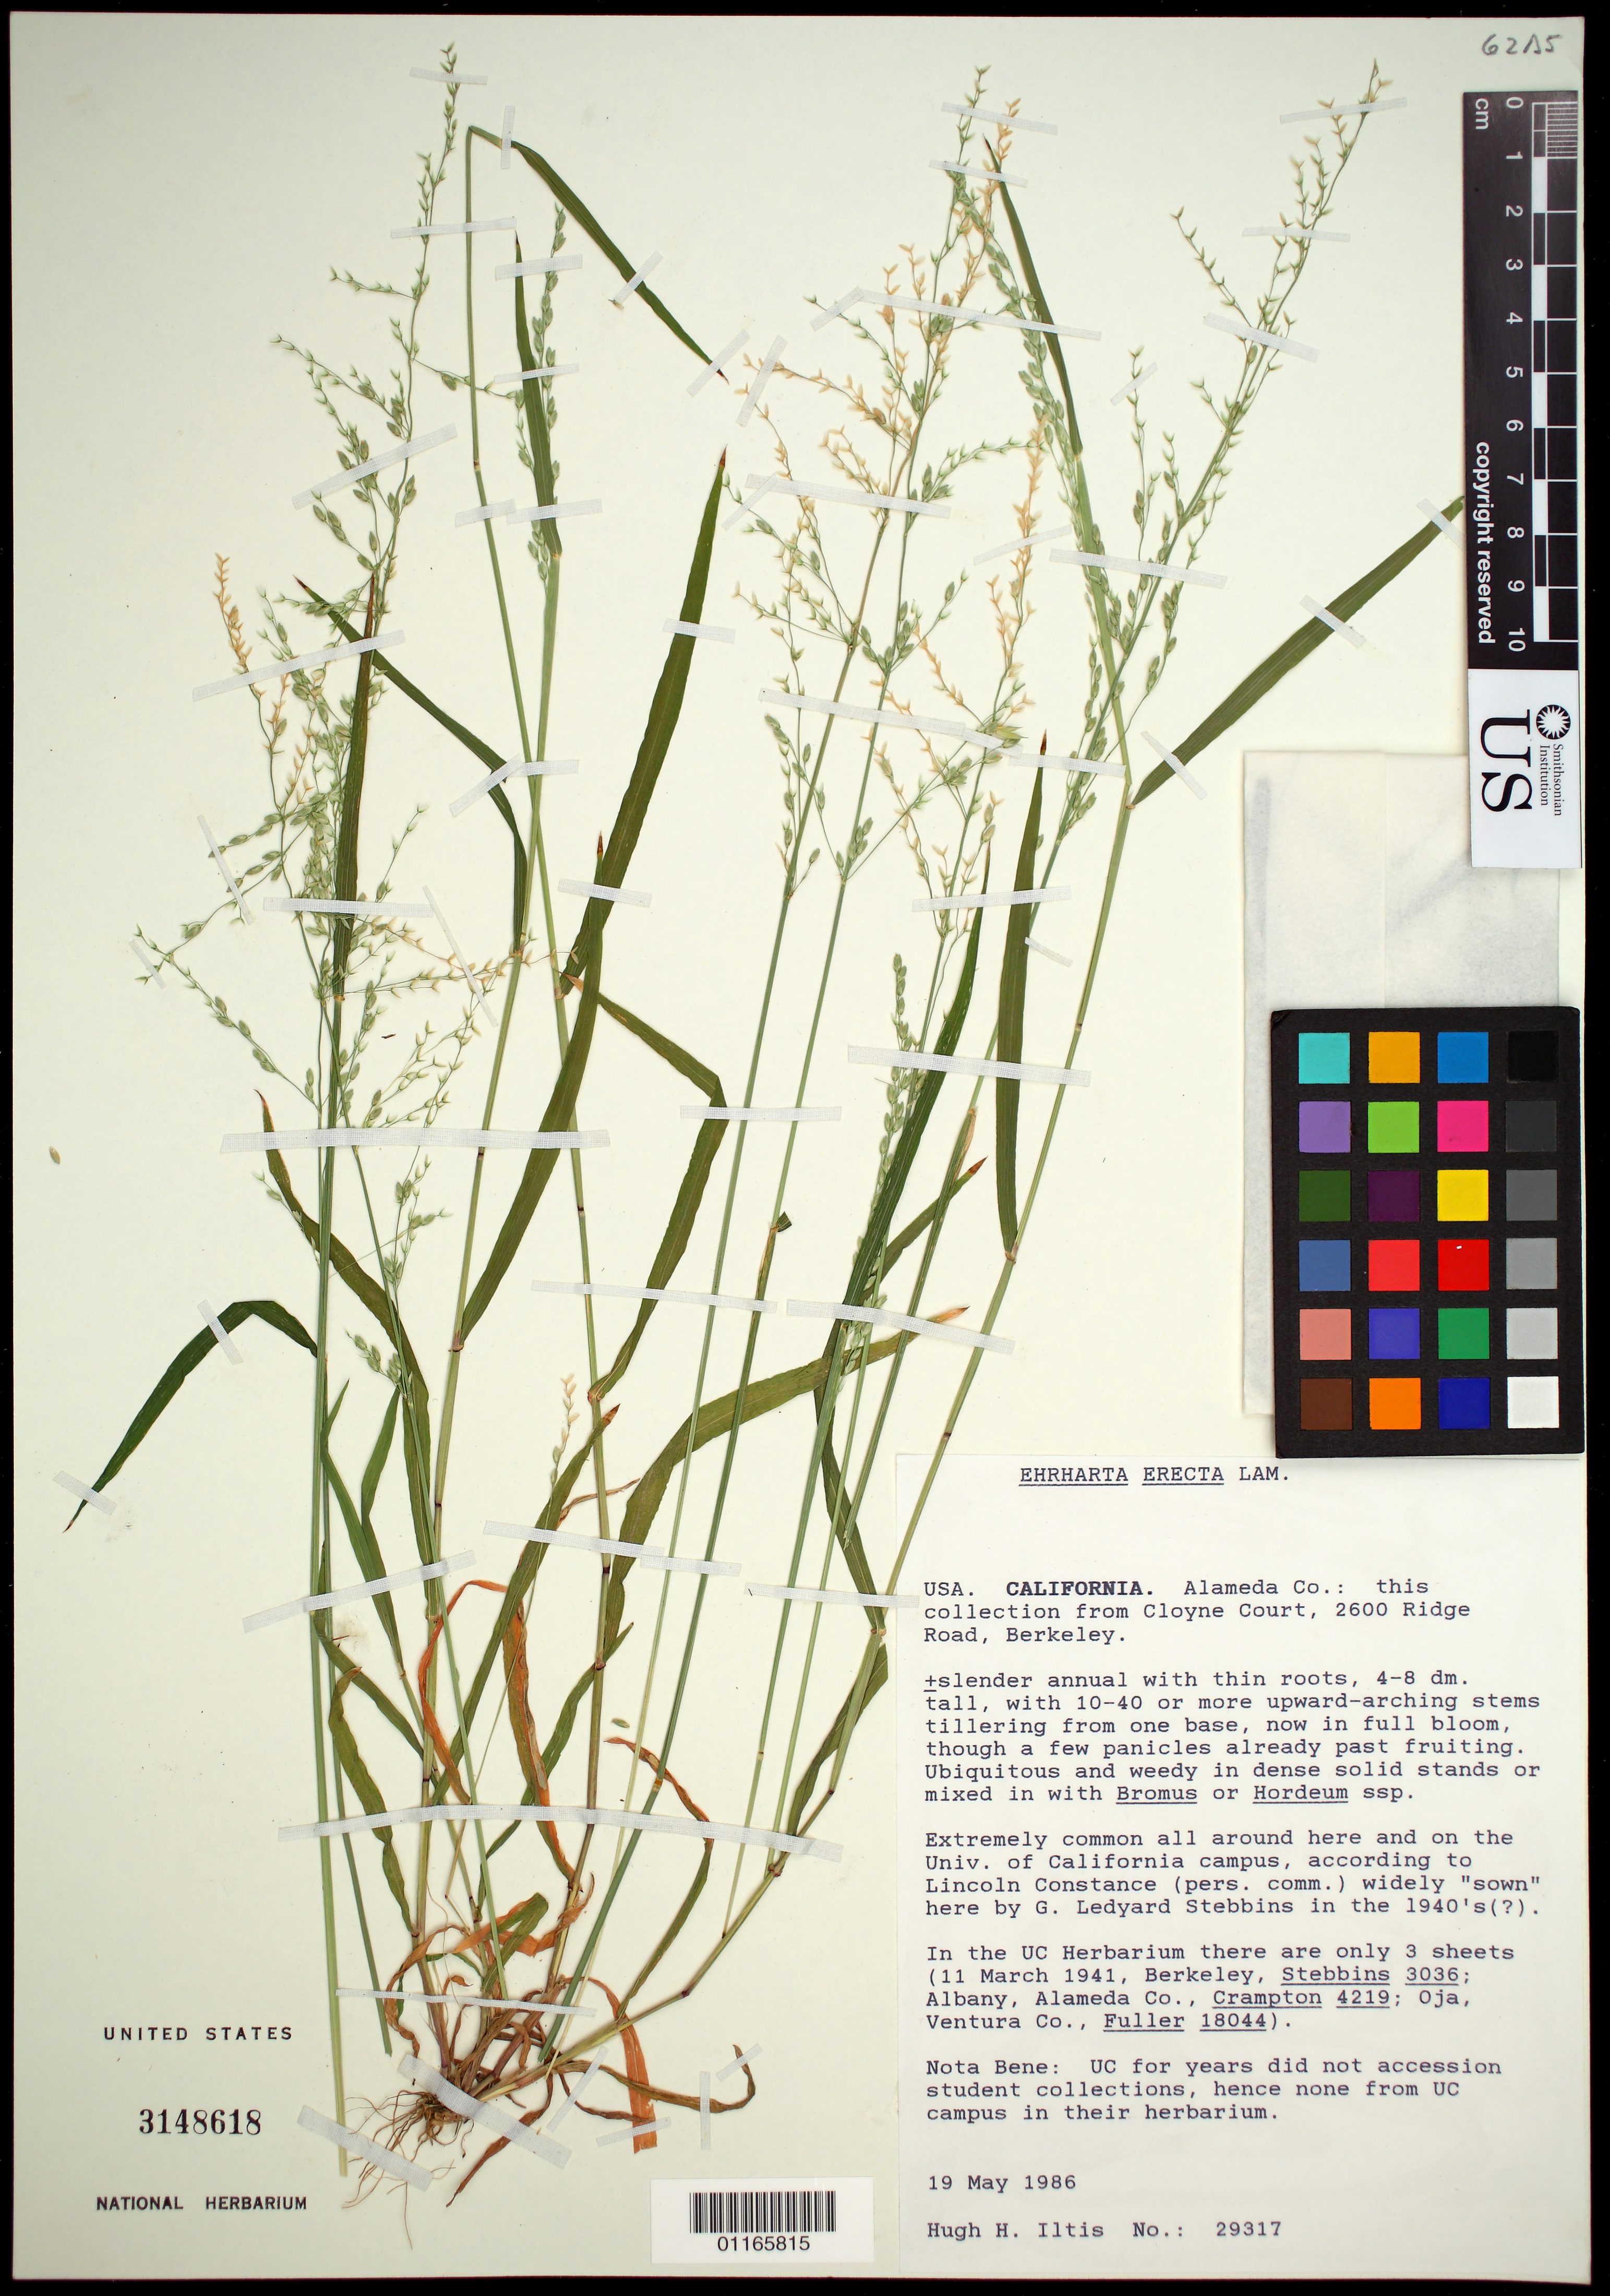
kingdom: Plantae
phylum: Tracheophyta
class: Liliopsida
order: Poales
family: Poaceae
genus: Ehrharta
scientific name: Ehrharta erecta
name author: Lam.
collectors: H. H. Iltis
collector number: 29317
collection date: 1986-05-19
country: United States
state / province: California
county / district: Alameda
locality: From Cloyne Court, 2600 Ridge Road, Berkeley.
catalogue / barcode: US 3148618